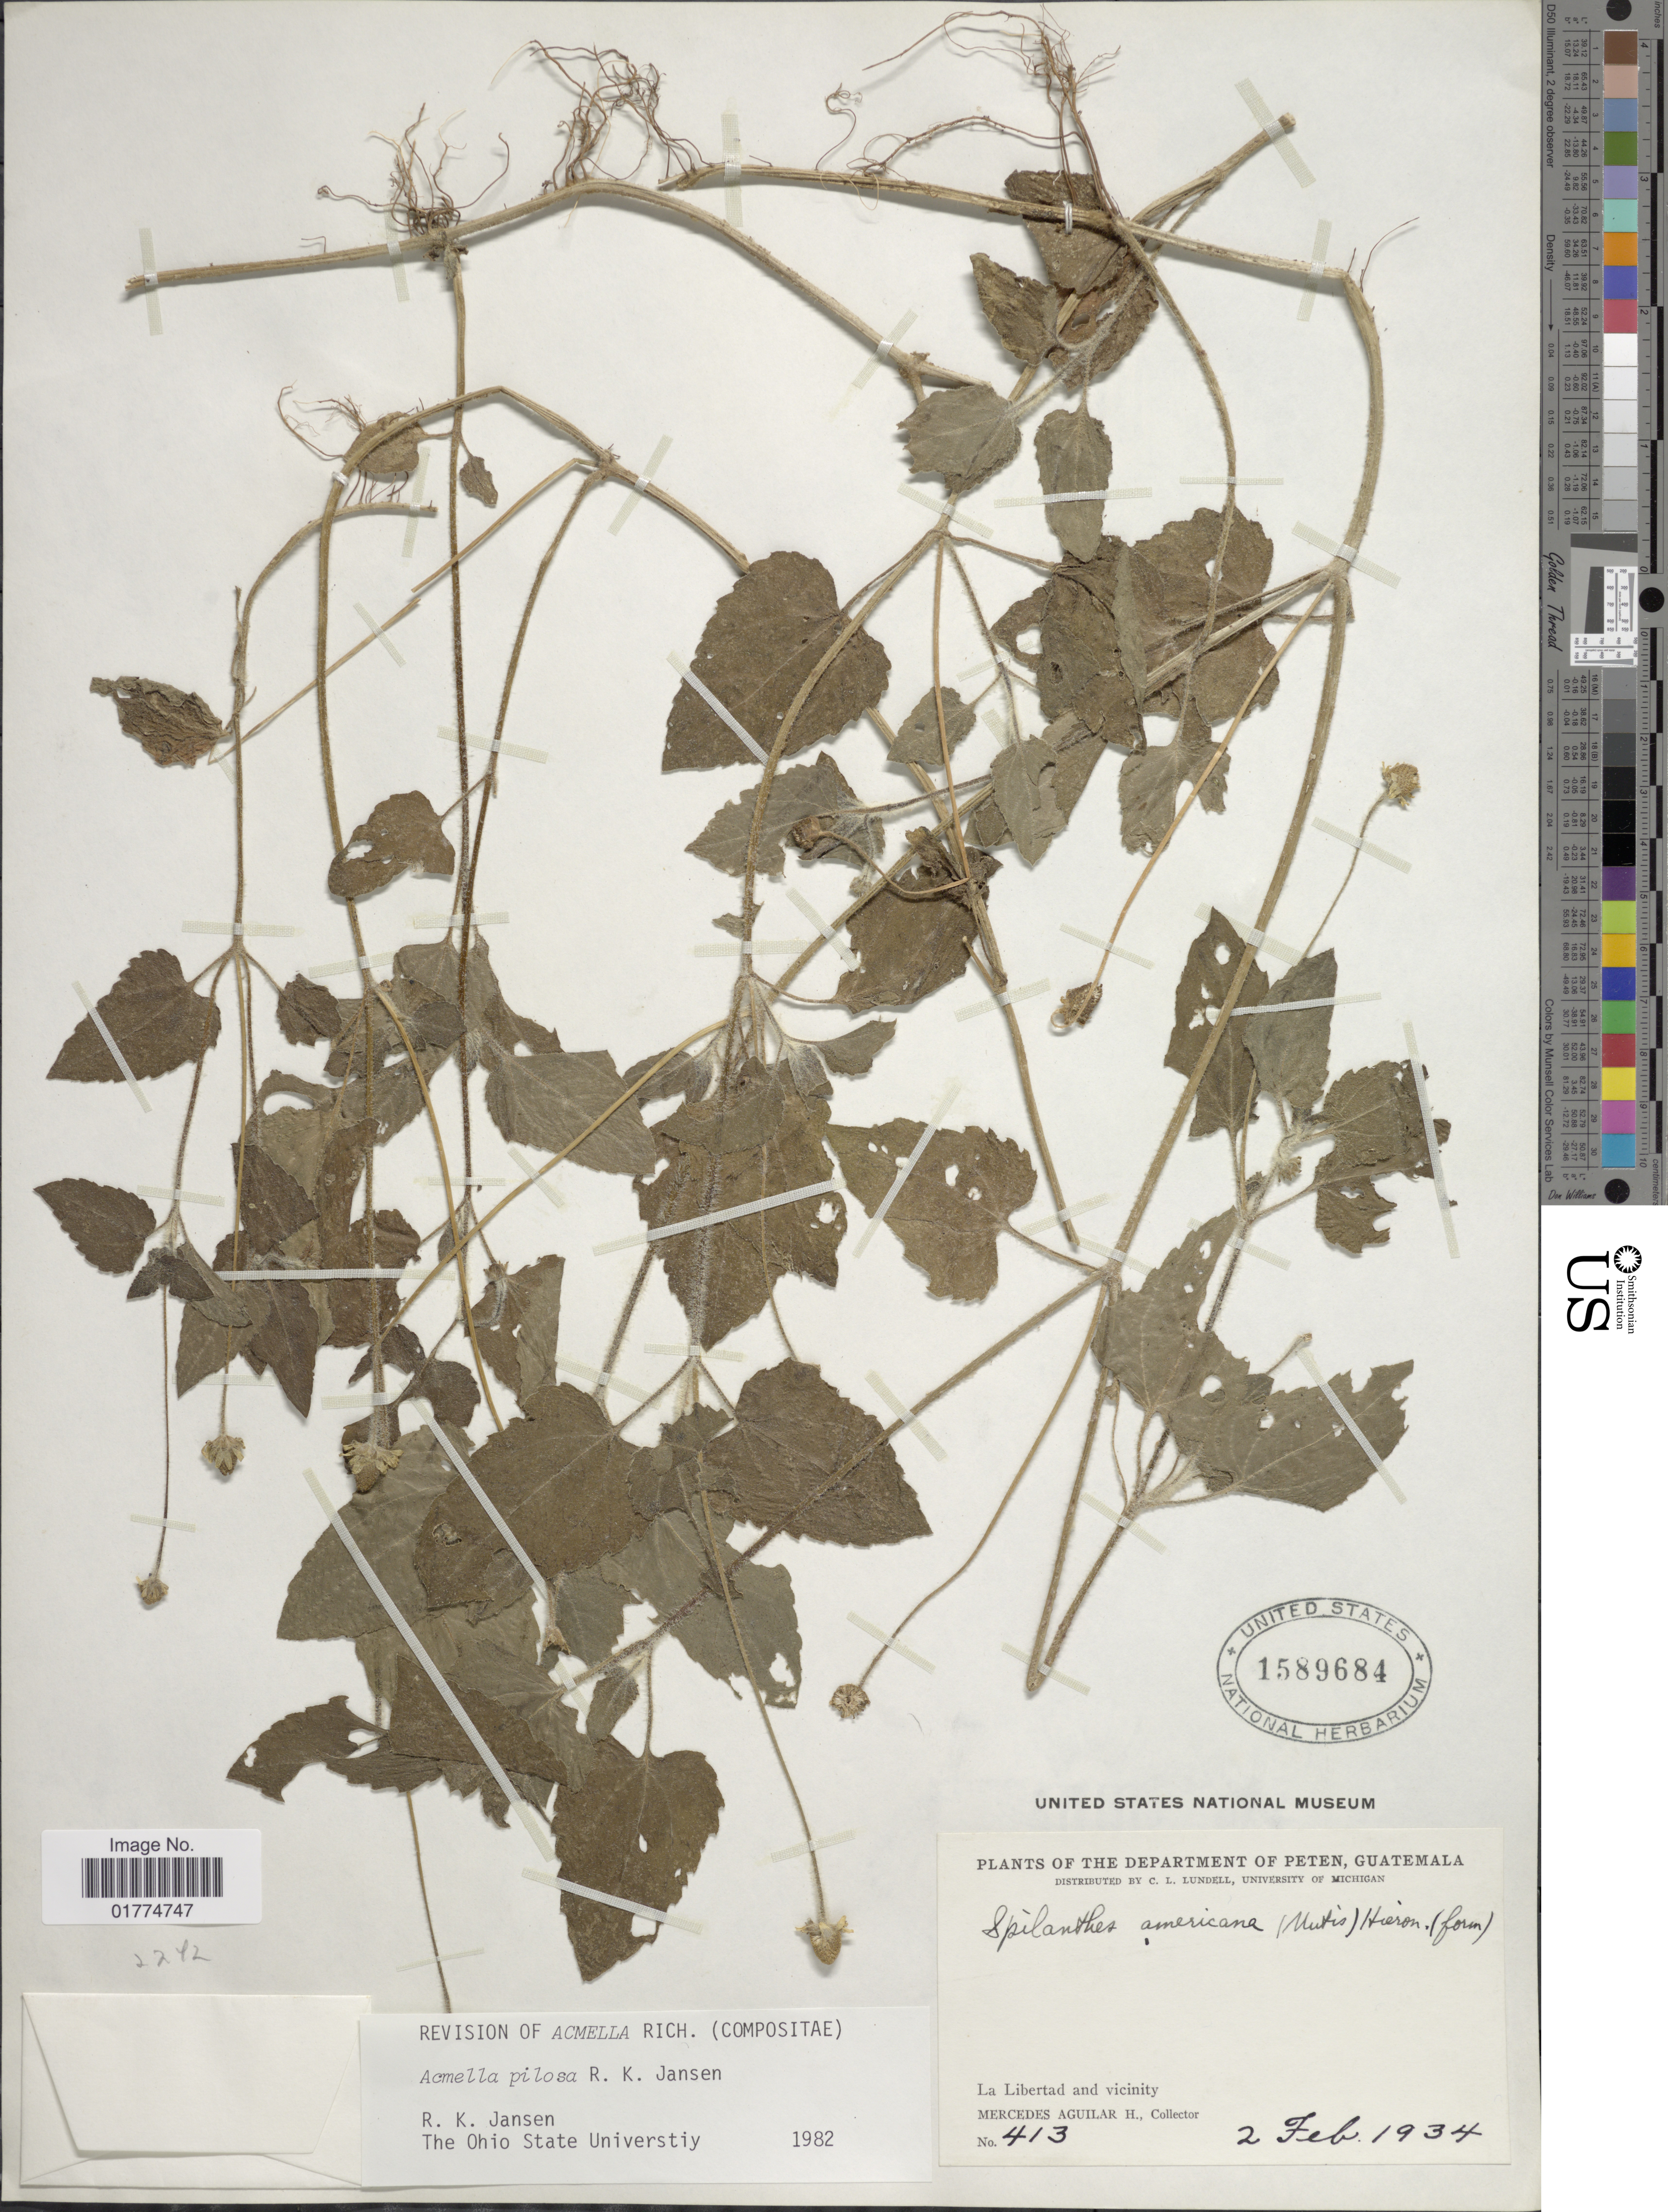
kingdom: Plantae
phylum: Tracheophyta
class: Magnoliopsida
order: Asterales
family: Asteraceae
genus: Acmella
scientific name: Acmella pilosa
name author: R.K. Jansen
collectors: M. Aguilar H.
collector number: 413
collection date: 1934-02-02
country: Guatemala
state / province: El Petén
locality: La Libertad and vicinity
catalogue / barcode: US 1589684